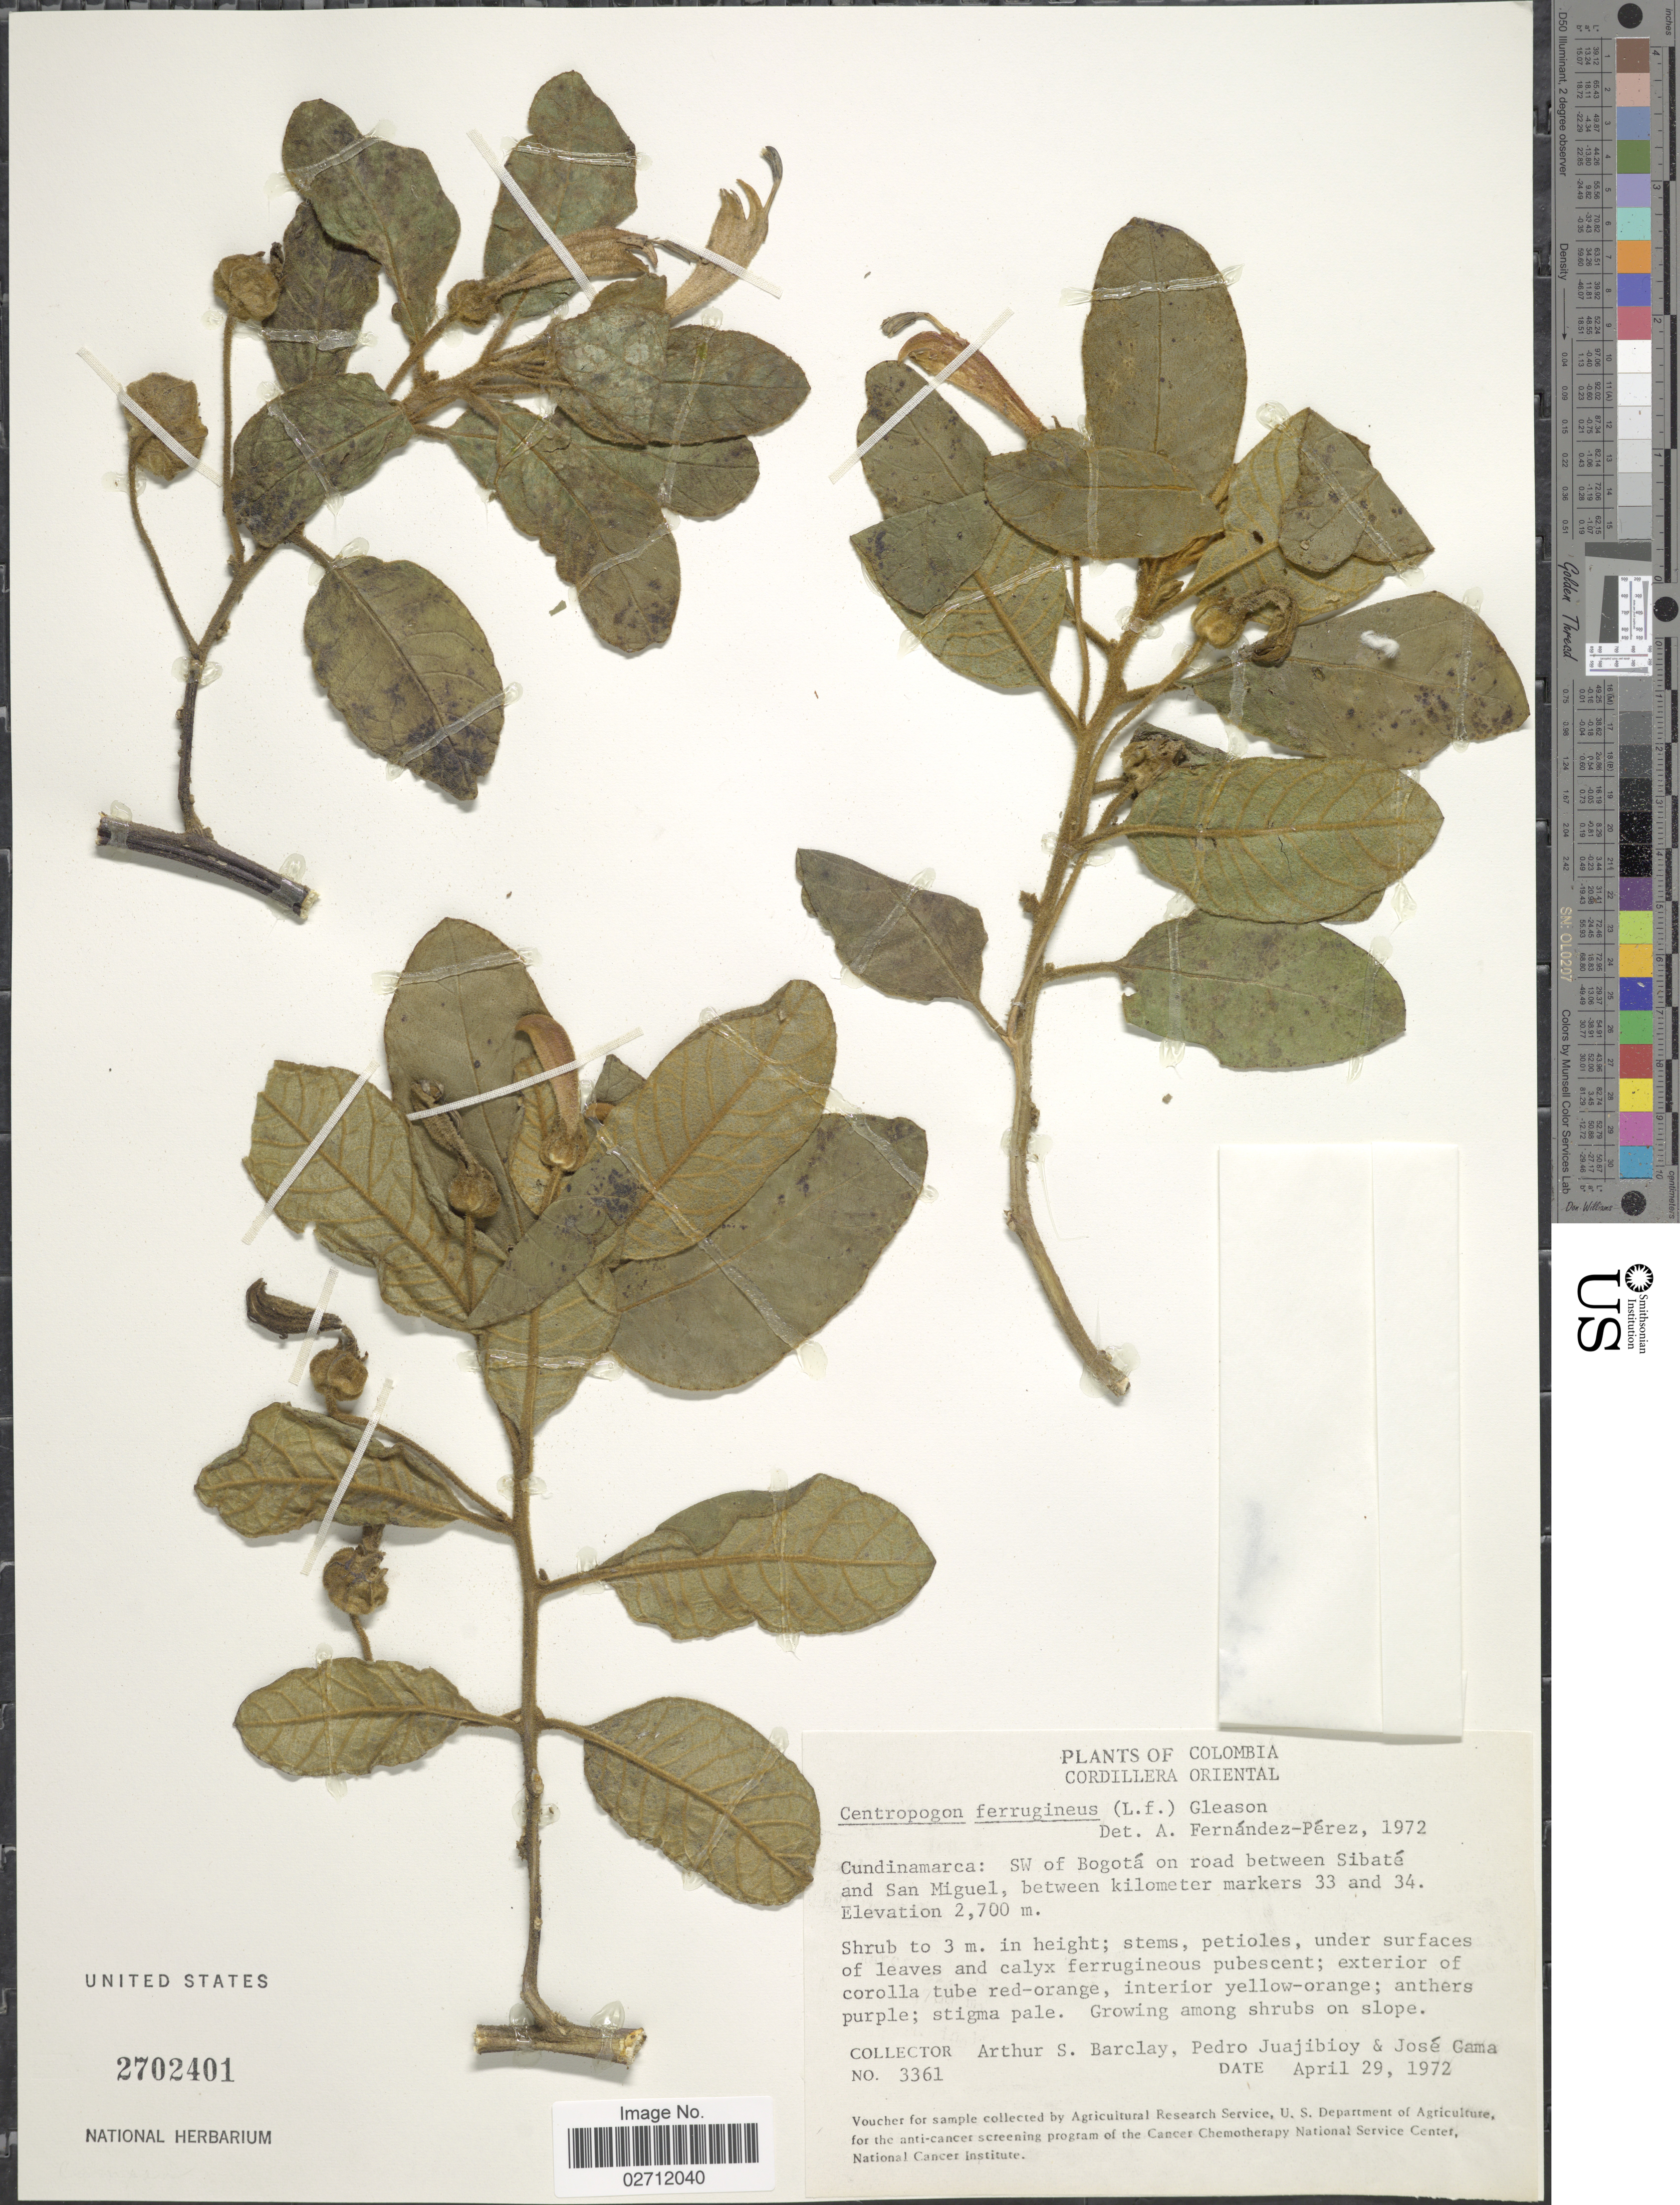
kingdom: Plantae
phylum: Tracheophyta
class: Magnoliopsida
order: Asterales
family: Campanulaceae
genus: Centropogon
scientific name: Centropogon ferrugineus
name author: (L. f.) Gleason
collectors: A. S. Barclay, P. Juajibioy & J. Gama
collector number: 3361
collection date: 1972-04-29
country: Colombia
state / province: Cundinamarca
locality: SW of Bogota on road between Sibate and San Miguel, between kilometer marker 33 and 34.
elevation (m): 2700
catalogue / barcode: US 2702401